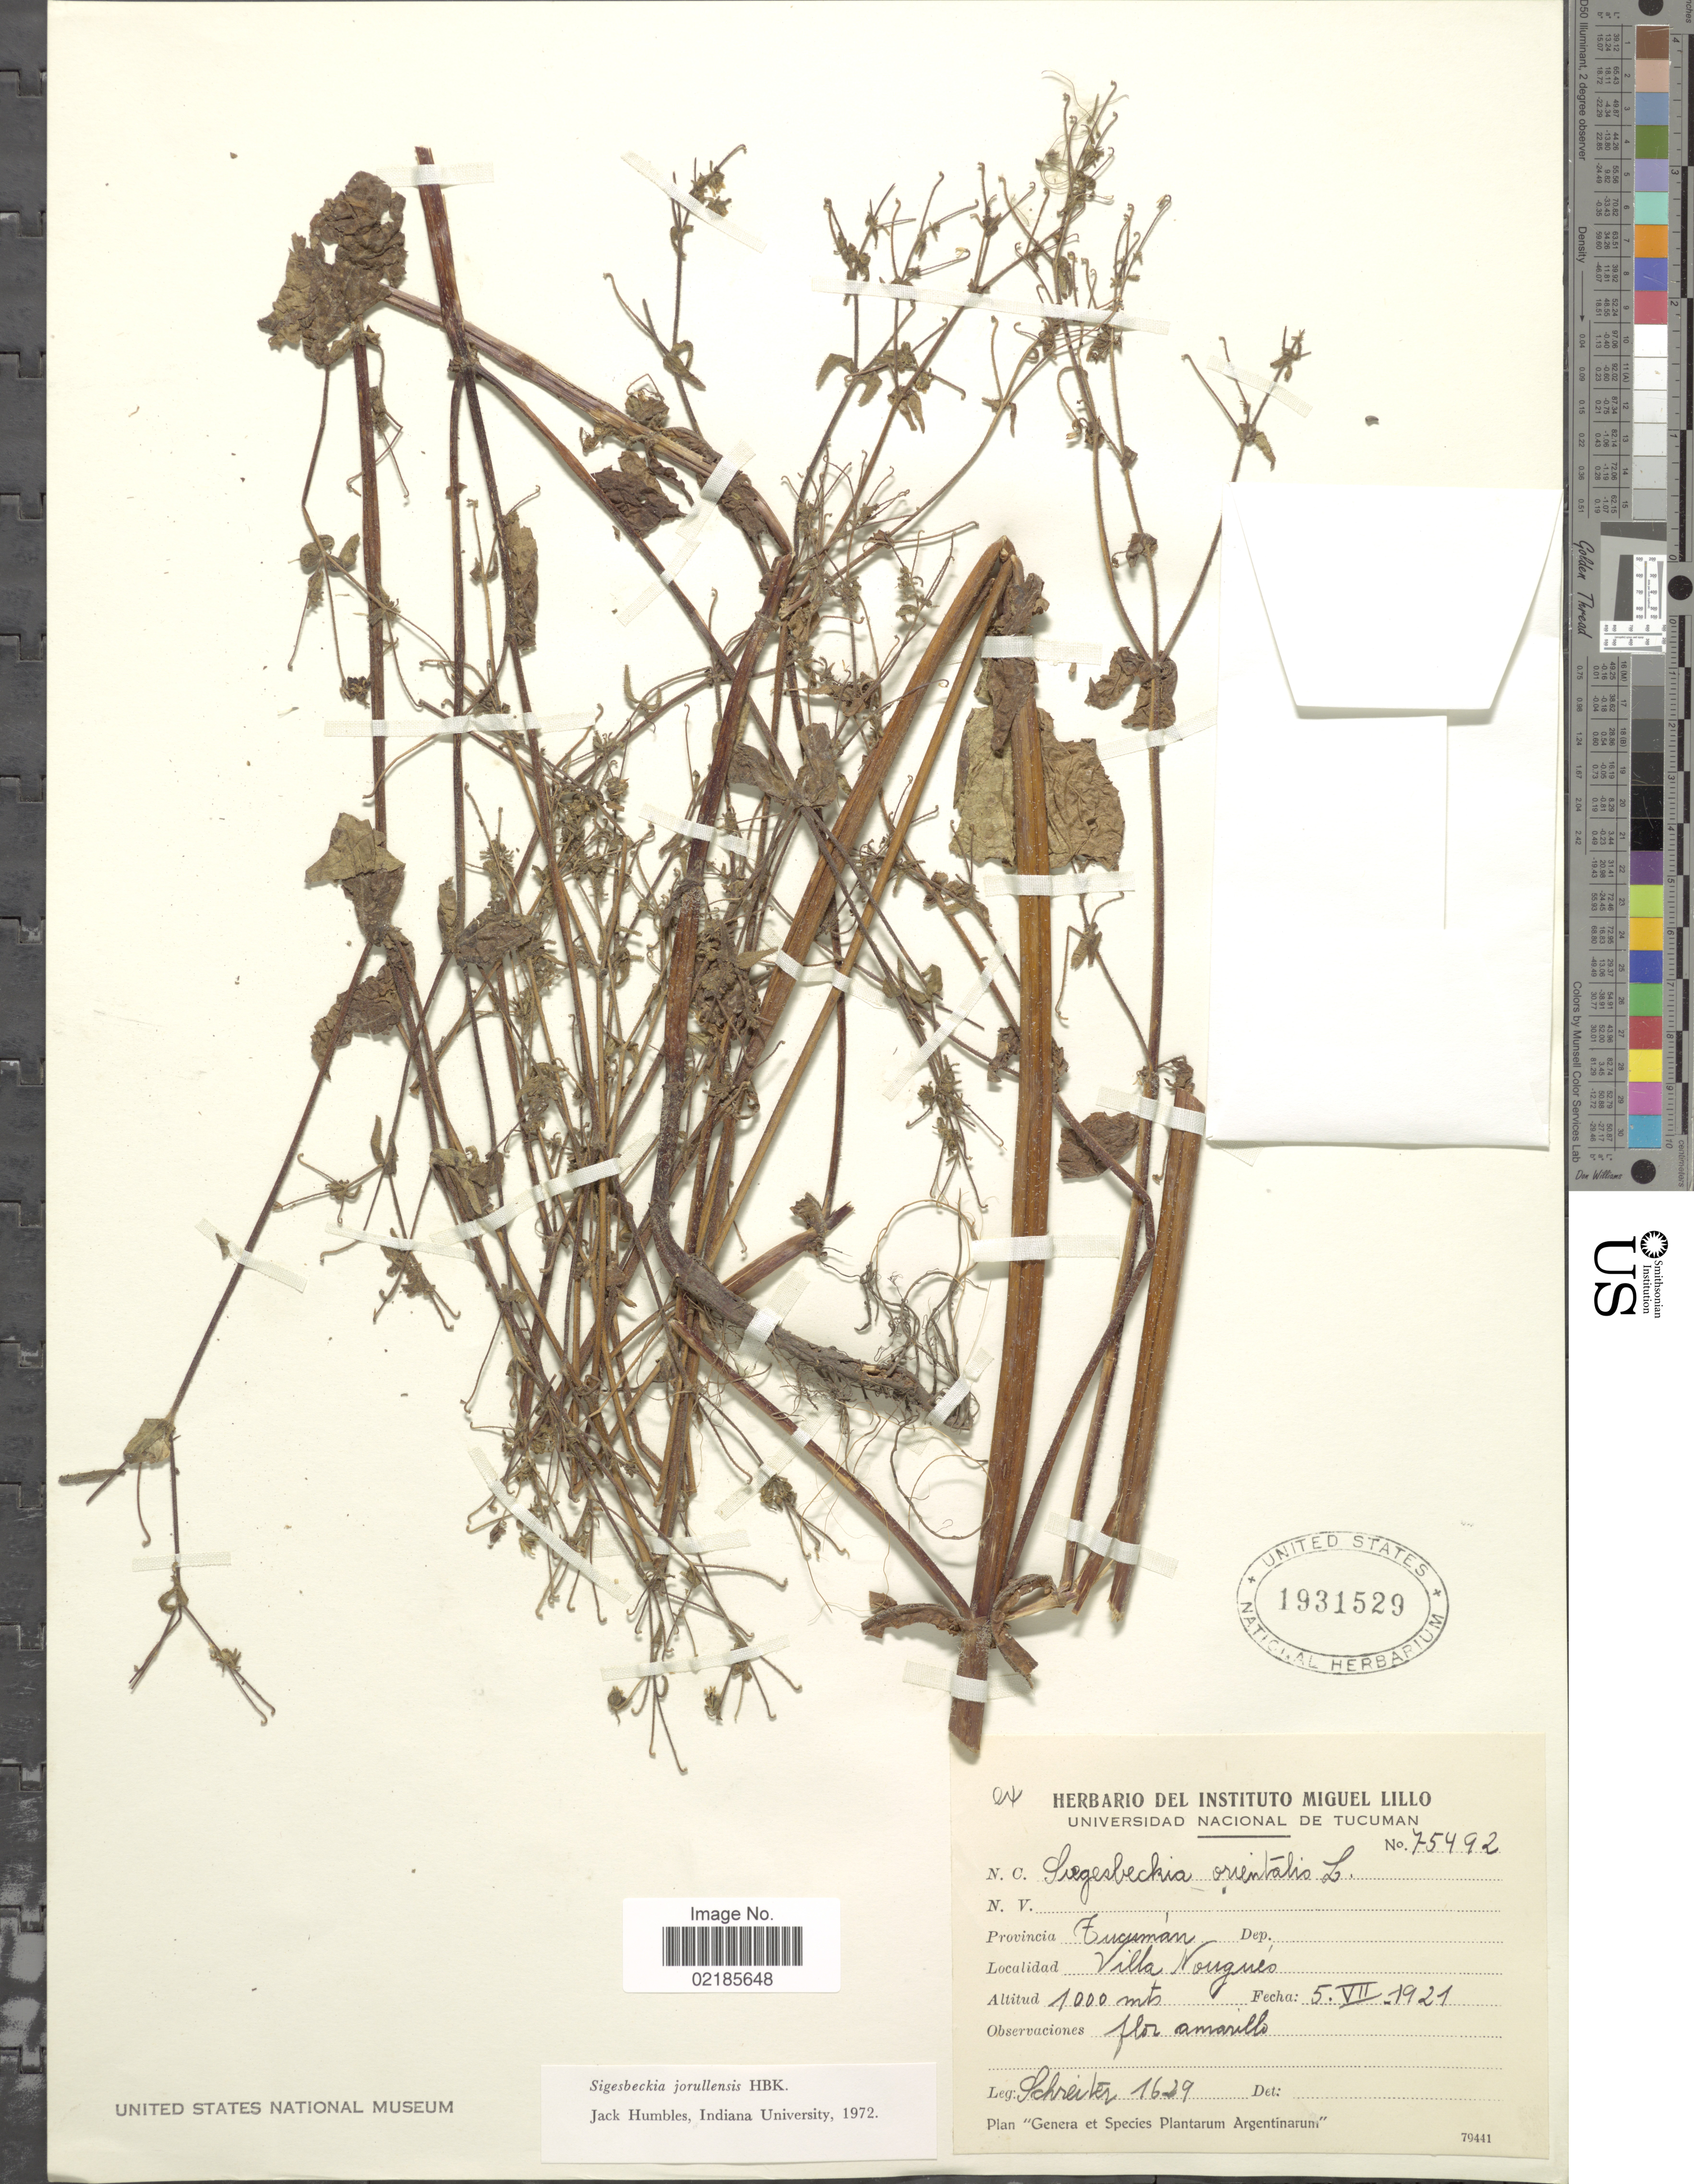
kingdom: Plantae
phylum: Tracheophyta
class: Magnoliopsida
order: Asterales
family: Asteraceae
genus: Sigesbeckia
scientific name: Sigesbeckia jorullensis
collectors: -. Schreiter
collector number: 1629/75492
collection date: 1921-07-05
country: Argentina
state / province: Tucuman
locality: Ville Nougués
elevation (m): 1000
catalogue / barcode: US 1931528